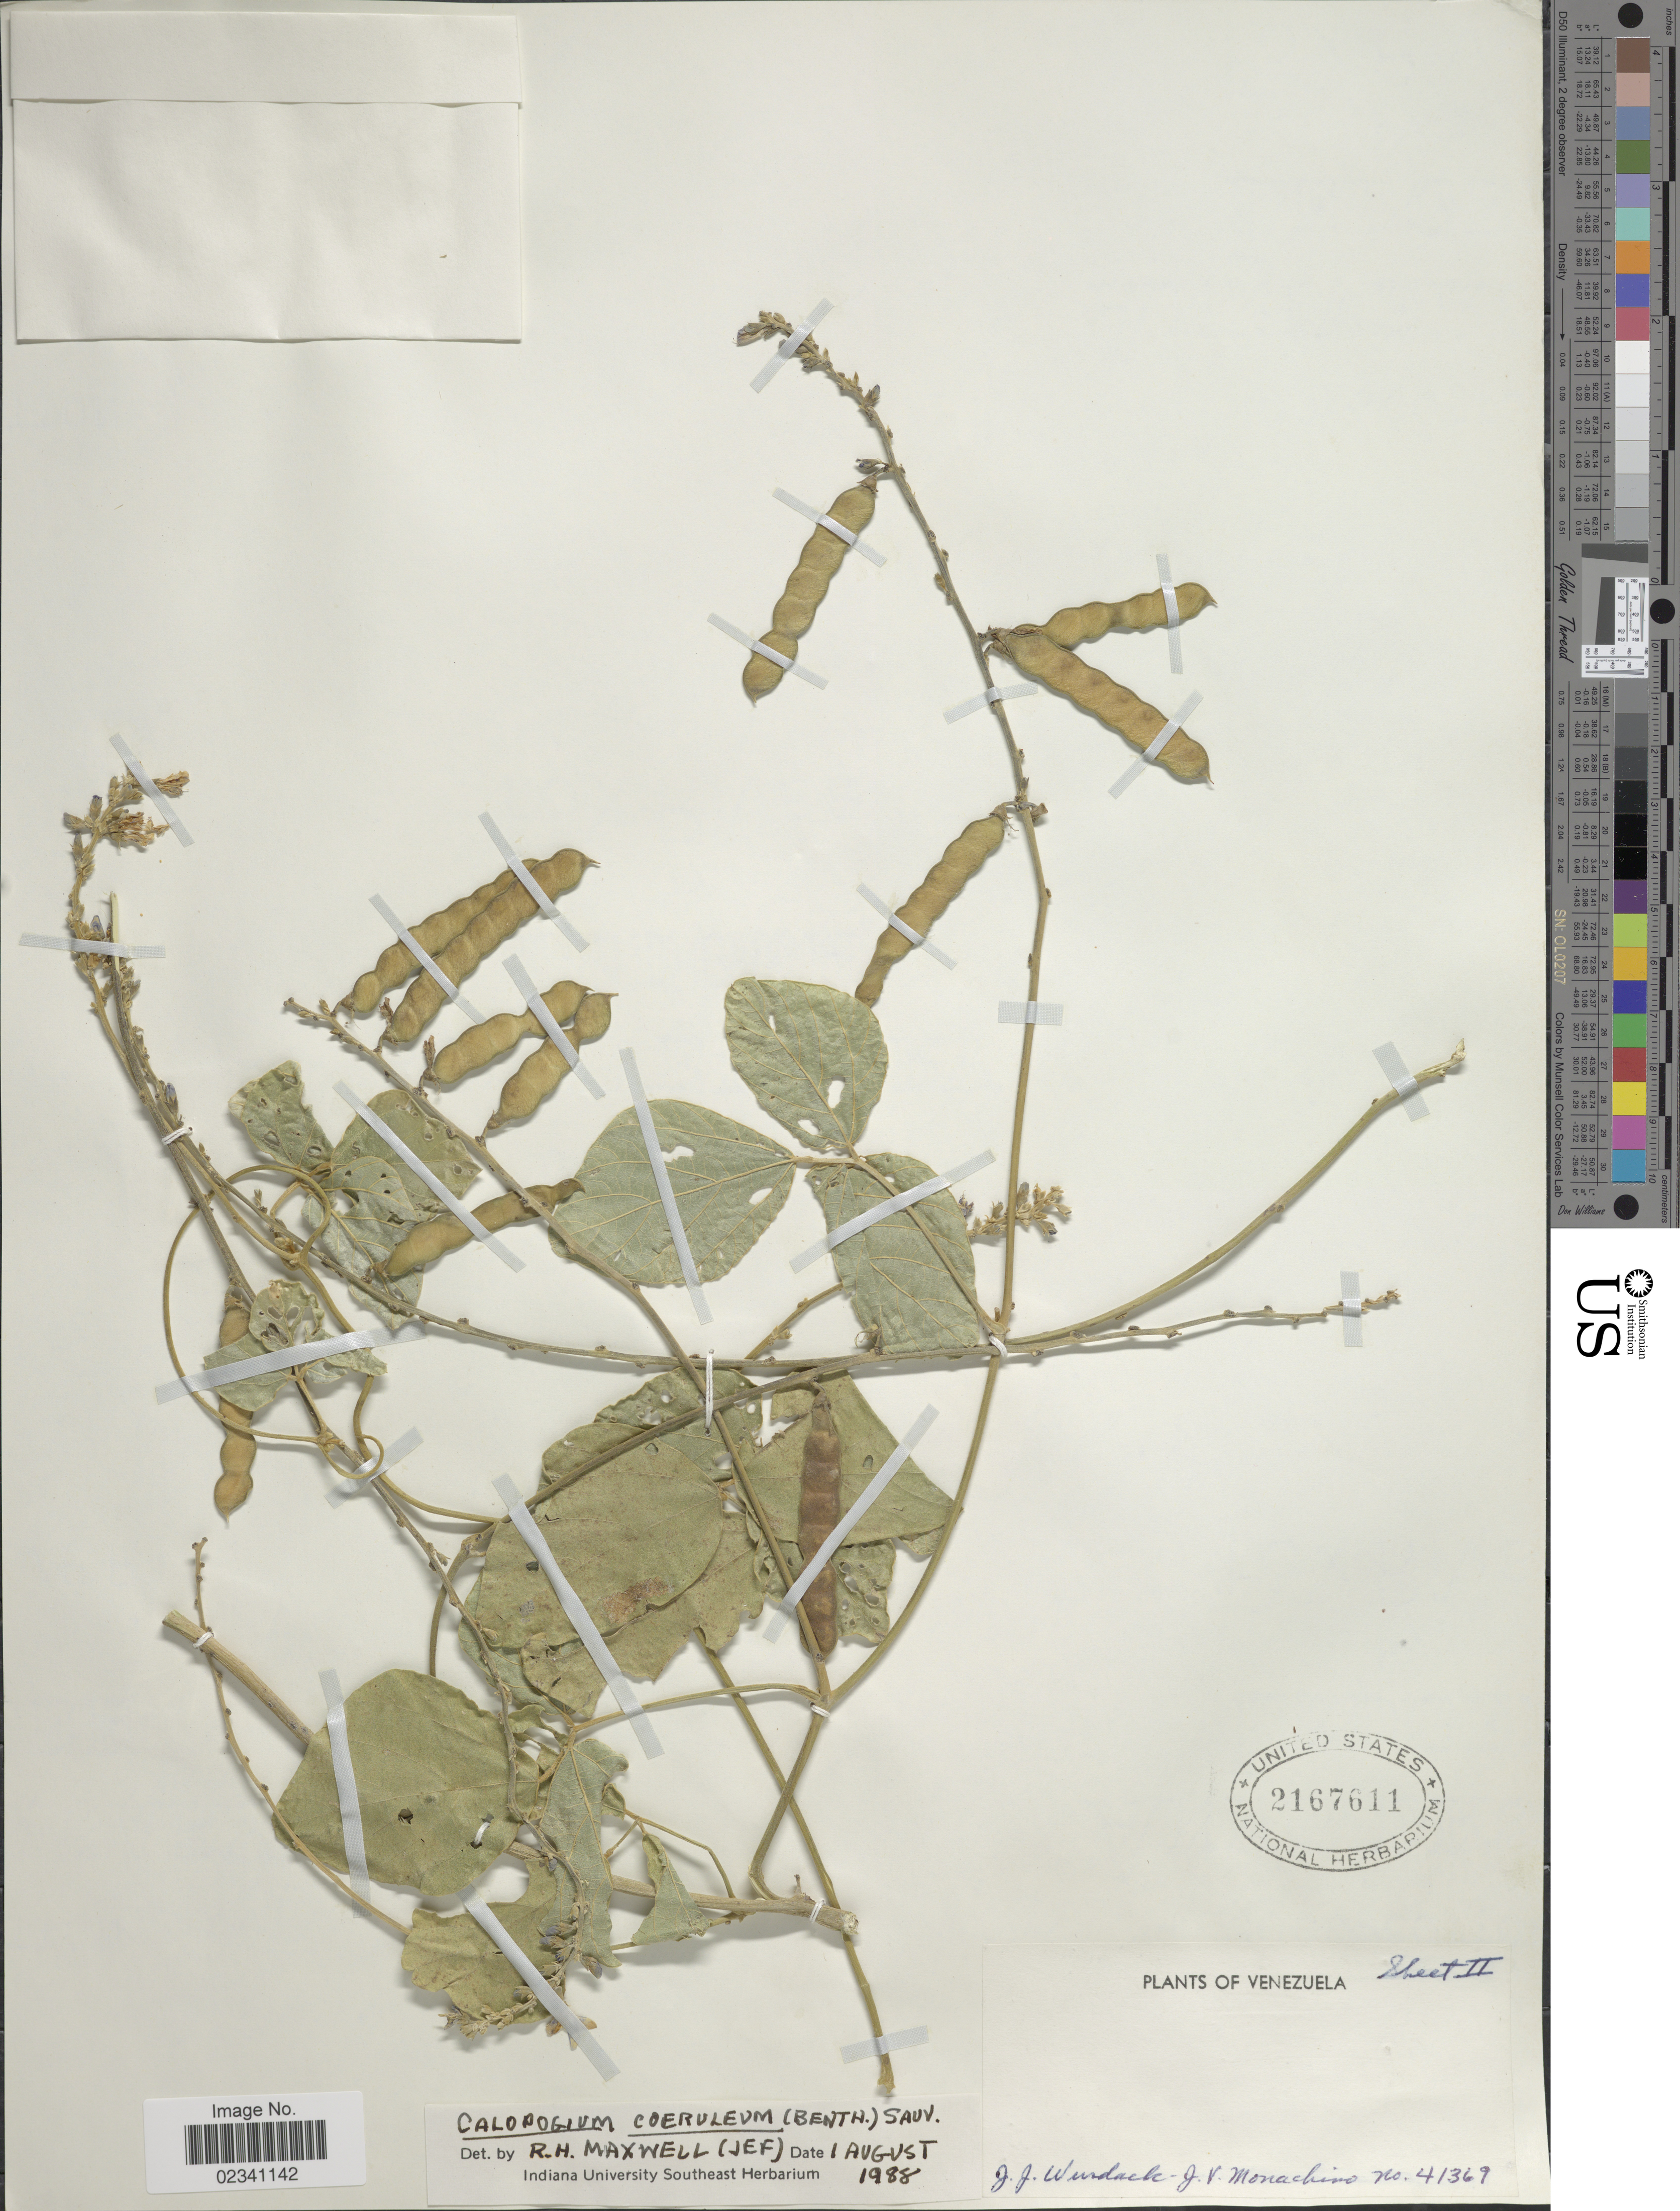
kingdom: Plantae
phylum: Tracheophyta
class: Magnoliopsida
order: Fabales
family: Fabaceae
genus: Calopogonium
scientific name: Calopogonium caeruleum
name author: (Benth.) C. Wright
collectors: J. J. Wurdack & J. V. Monachino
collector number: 41369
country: Venezuela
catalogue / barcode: US 2167611